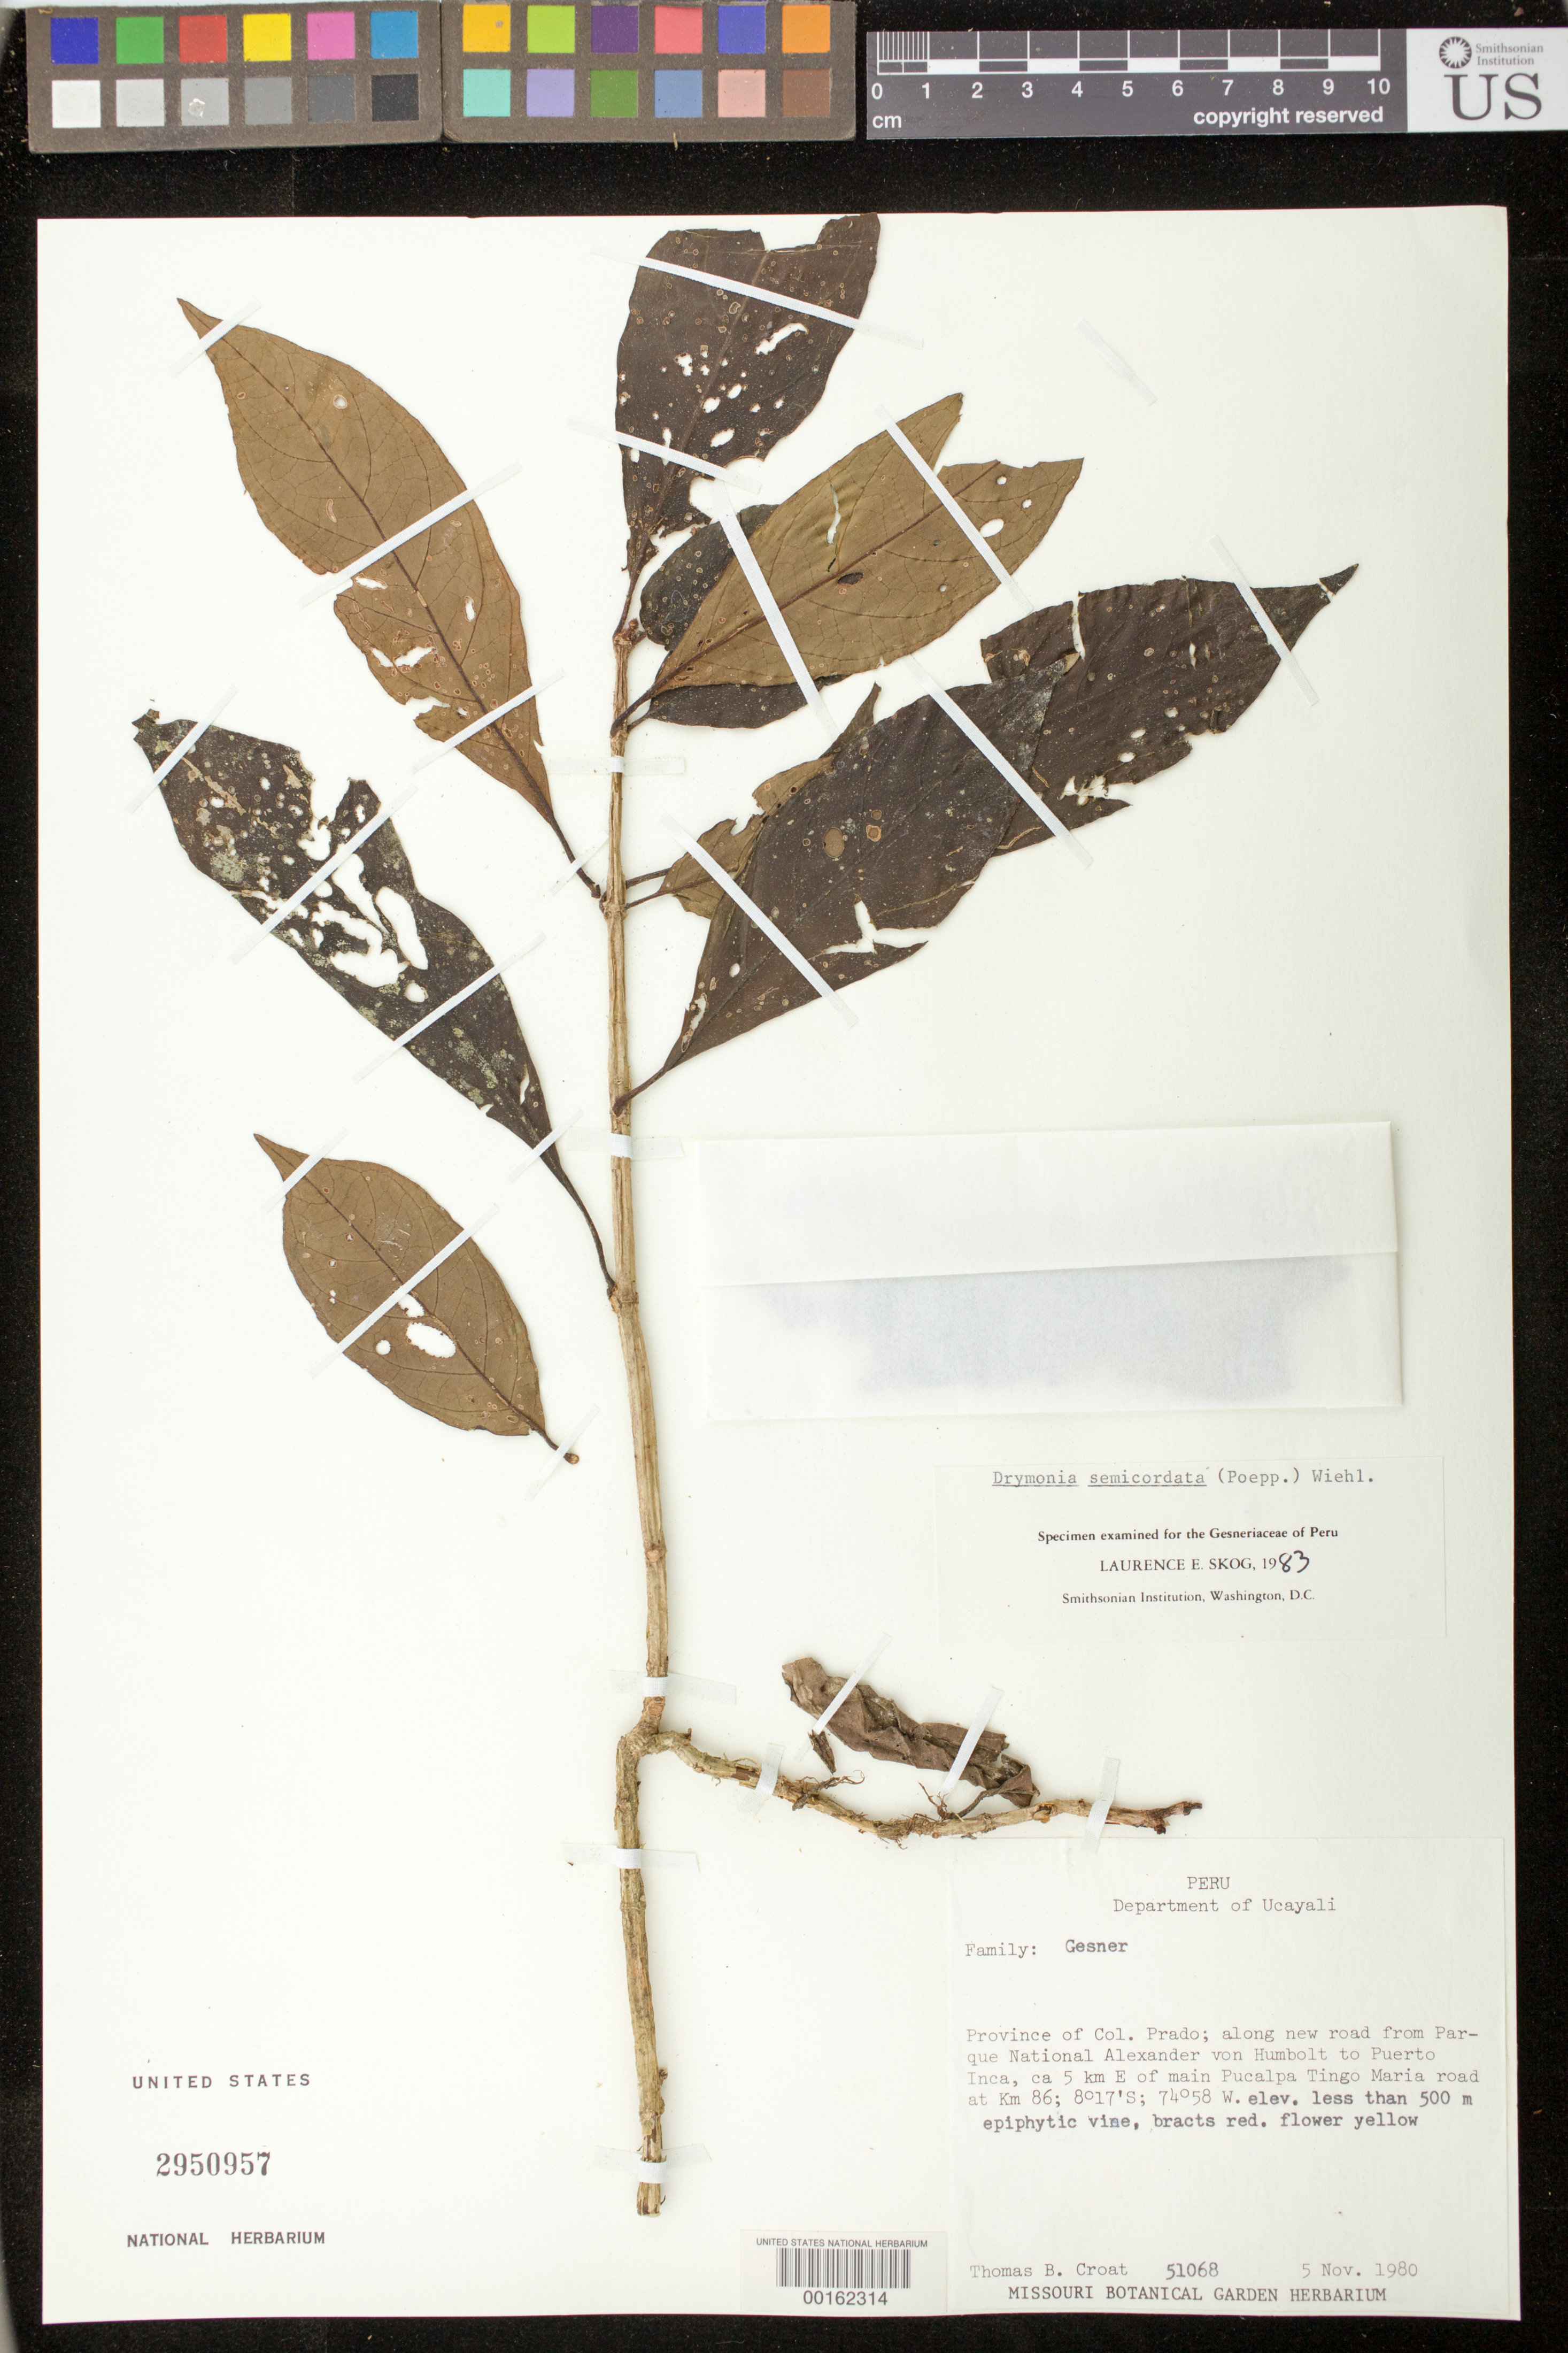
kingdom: Plantae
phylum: Tracheophyta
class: Magnoliopsida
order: Lamiales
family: Gesneriaceae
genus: Drymonia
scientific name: Drymonia semicordata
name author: (Poepp.) Wiehler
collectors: T. B. Croat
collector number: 51068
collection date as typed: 05 Nov 1980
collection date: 1980-11-05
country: Peru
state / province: Ucayali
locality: Col. Prado Prov., along new rd from Parque Natl Alex Von Humboldt to Puerto Inca, ca 5 km E of main Pucalpa Tingo Maria rd km 86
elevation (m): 500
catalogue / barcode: US 2950957